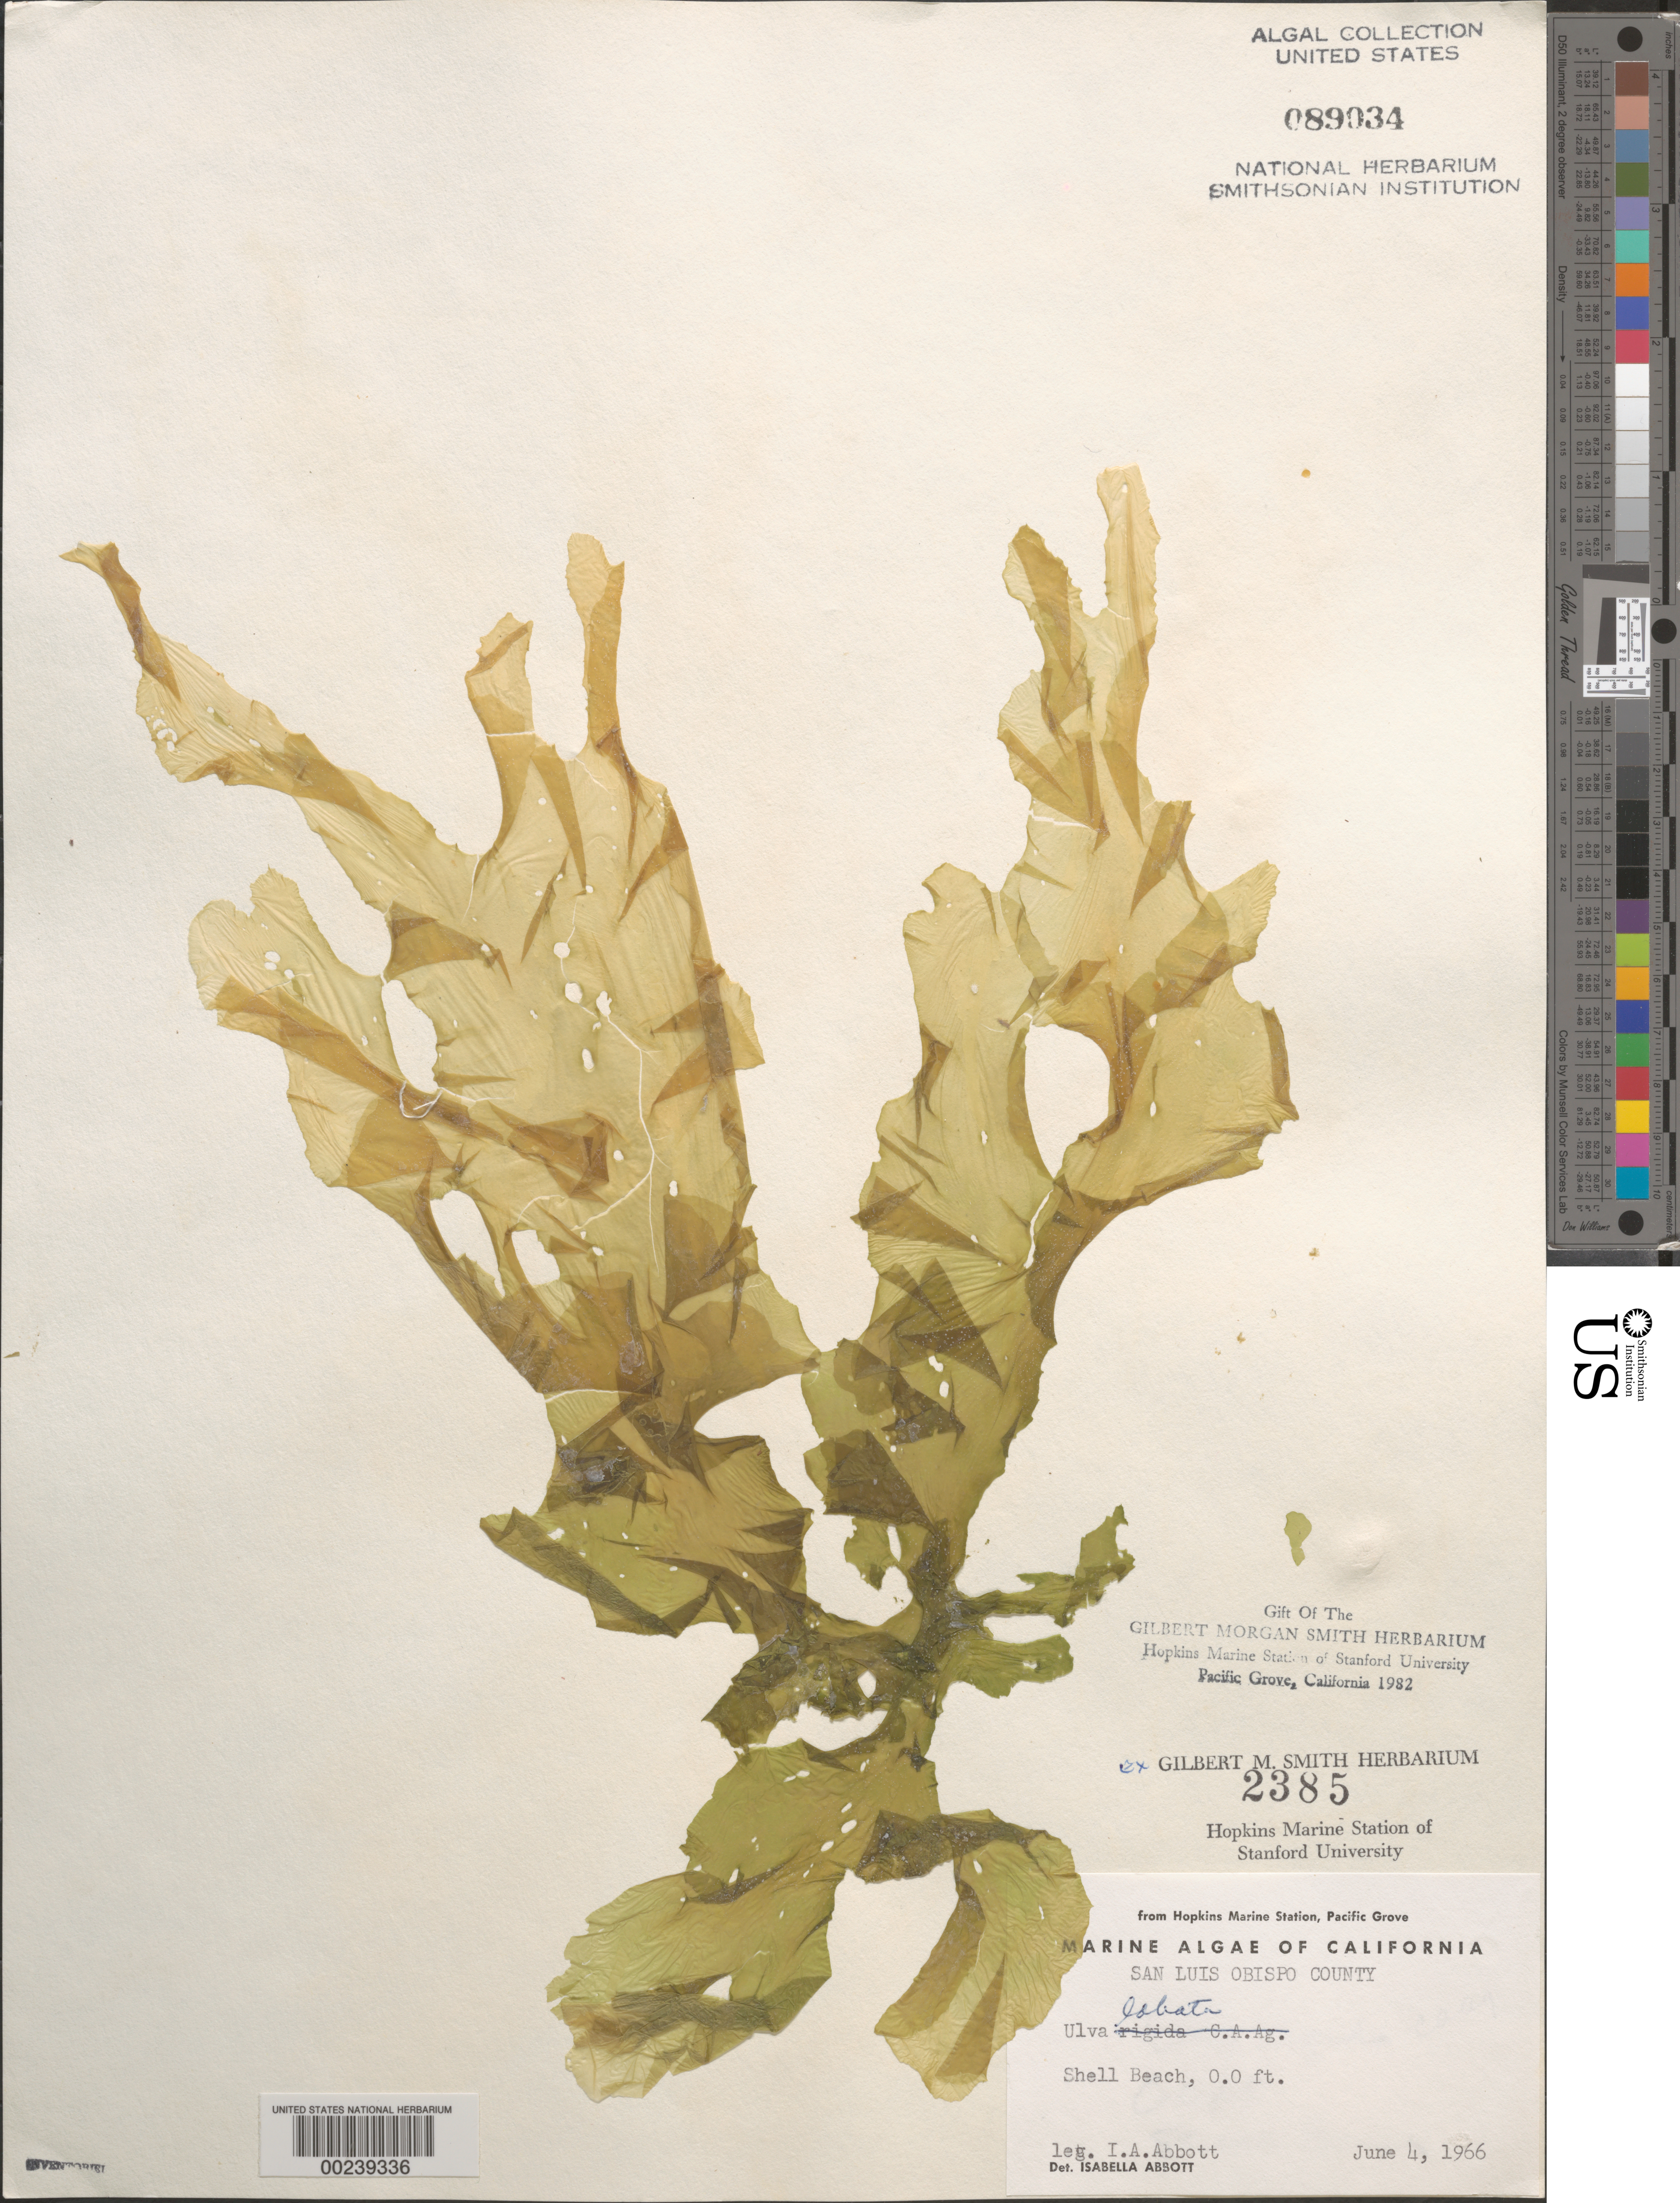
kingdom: Plantae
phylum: Chlorophyta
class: Ulvophyceae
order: Ulvales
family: Ulvaceae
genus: Ulva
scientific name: Ulva lactuca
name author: L.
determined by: Algae name updating Project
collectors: I. A. Abbott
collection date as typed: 04 Jun 1966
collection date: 1966-06-04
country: United States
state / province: California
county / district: San Luis Obispo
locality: Shell Beach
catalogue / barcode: US 89034